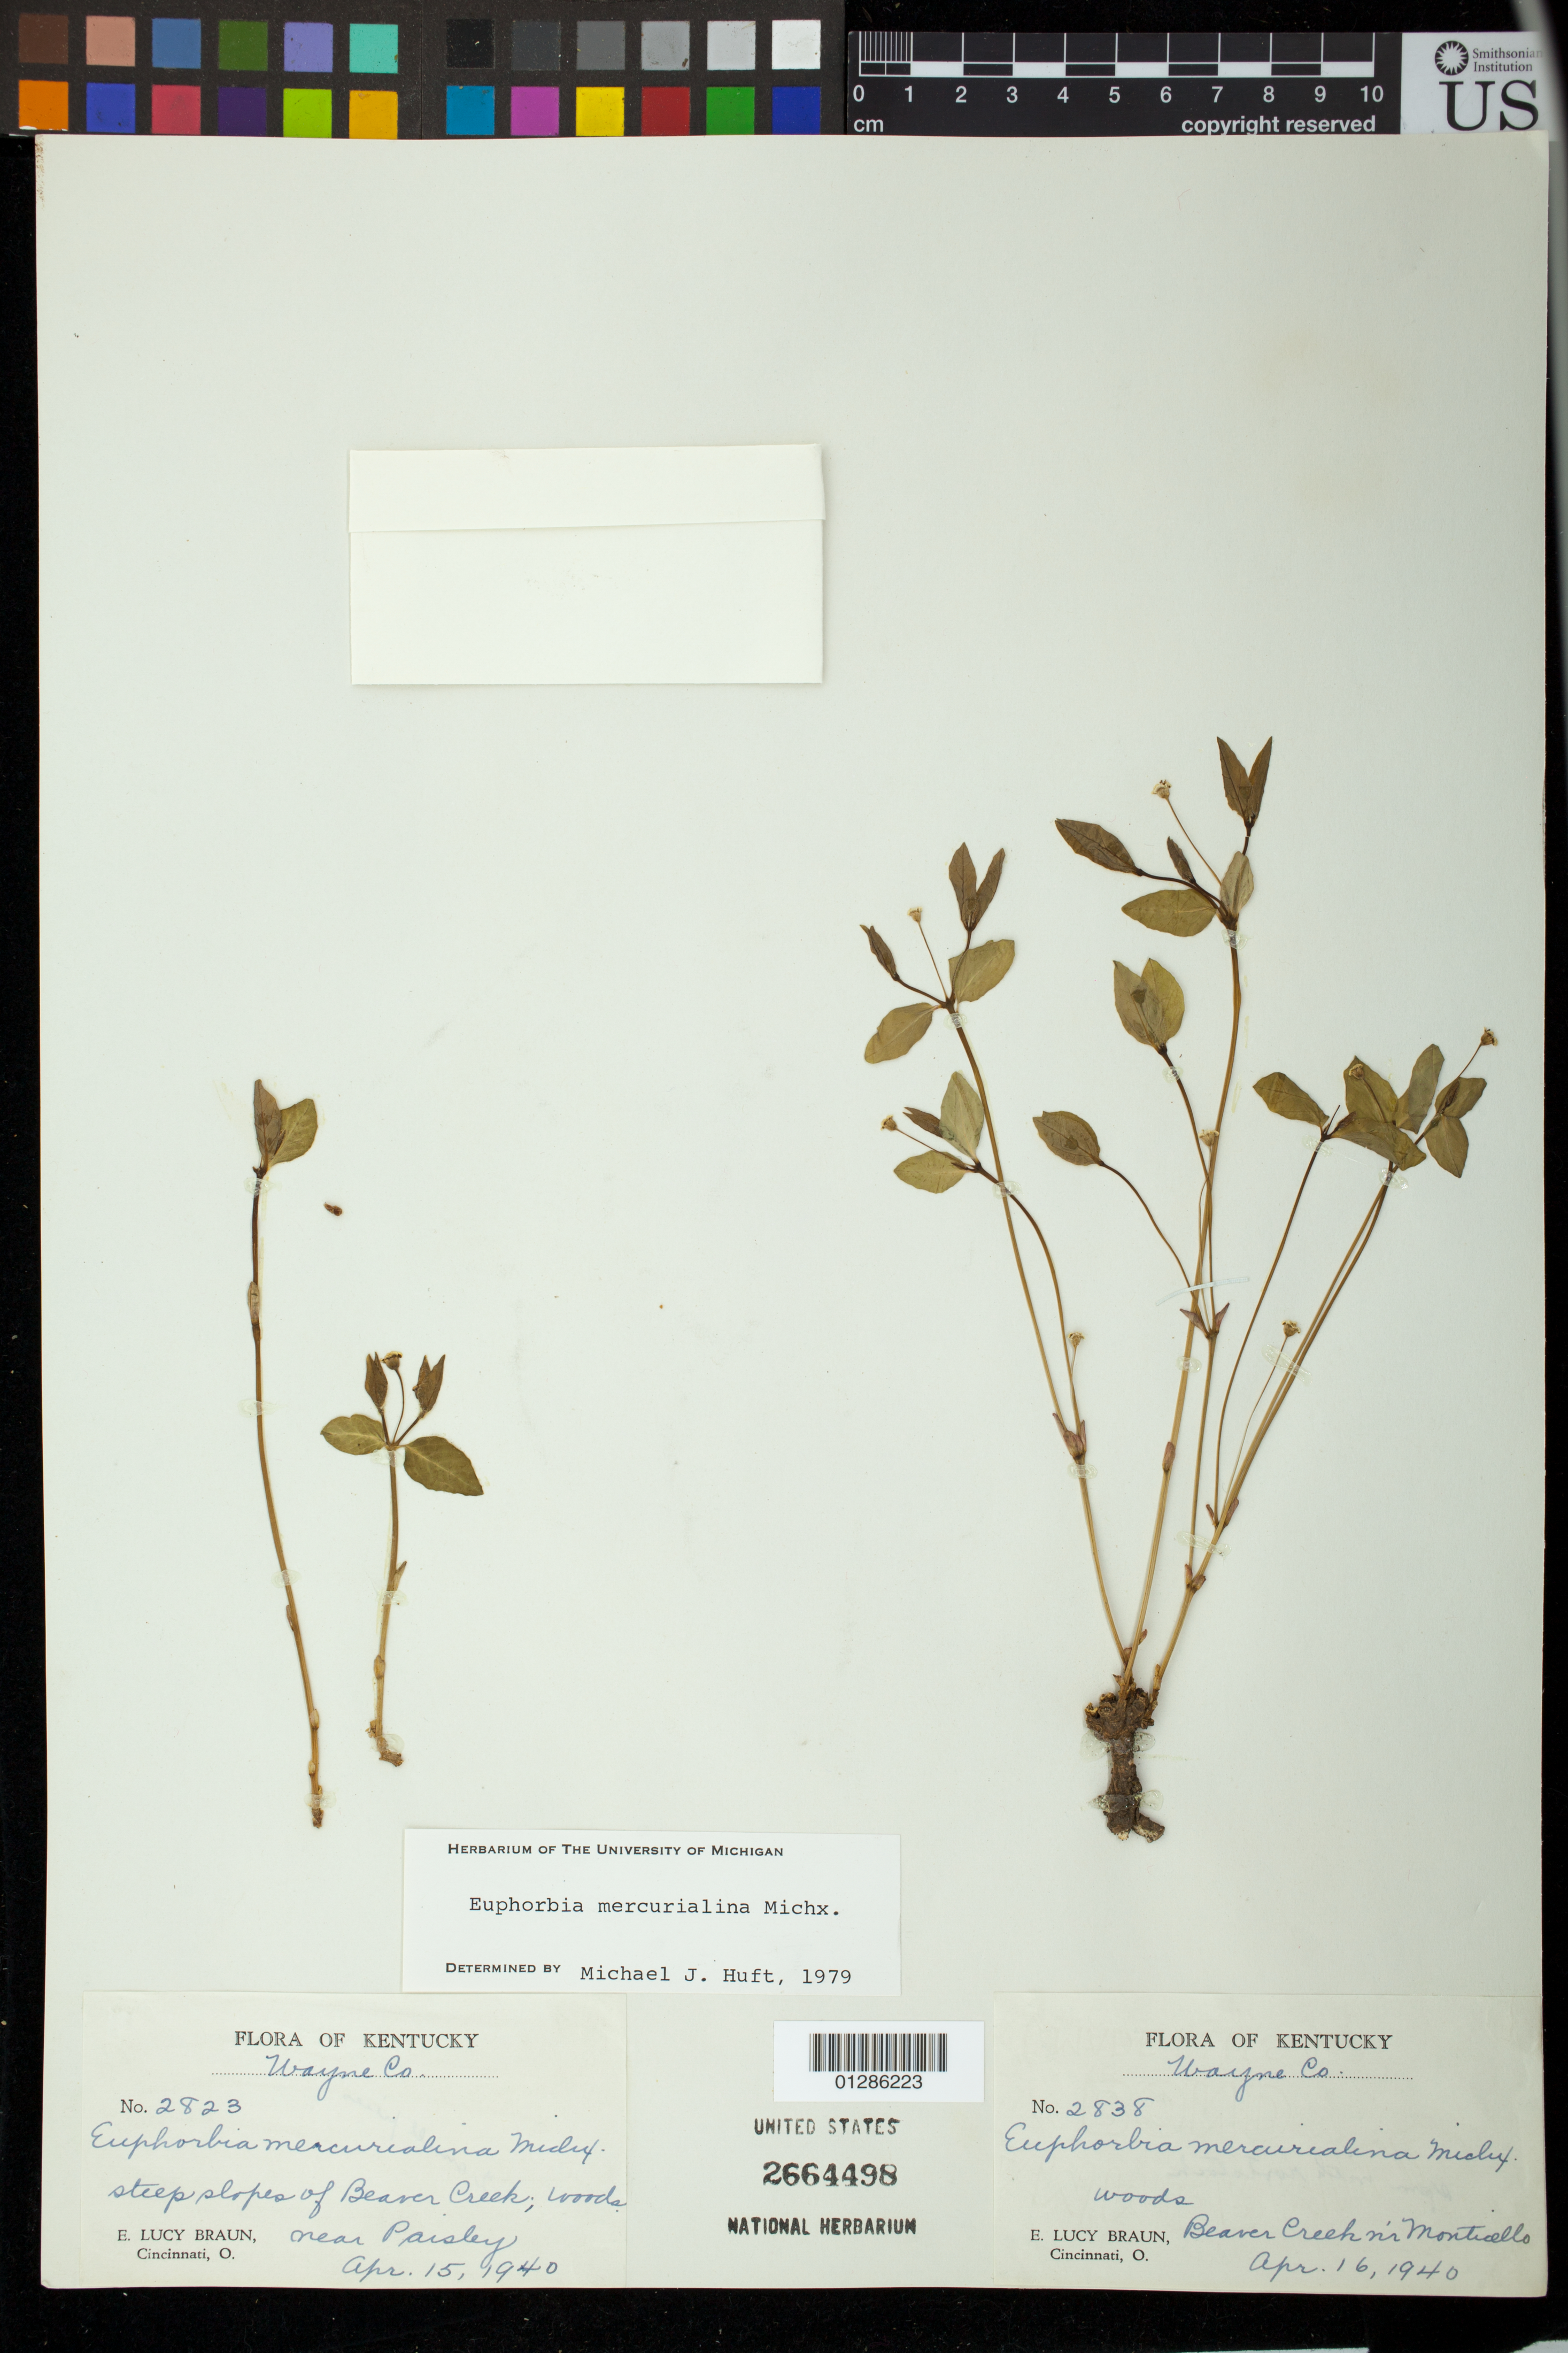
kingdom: Plantae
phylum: Tracheophyta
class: Magnoliopsida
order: Malpighiales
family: Euphorbiaceae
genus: Euphorbia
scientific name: Euphorbia mercurialina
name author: Michx.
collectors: E. L. Braun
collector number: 2838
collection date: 1940-04-16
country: United States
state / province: Kentucky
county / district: Wayne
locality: Beaver Creek in Monticello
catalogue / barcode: US 2664498